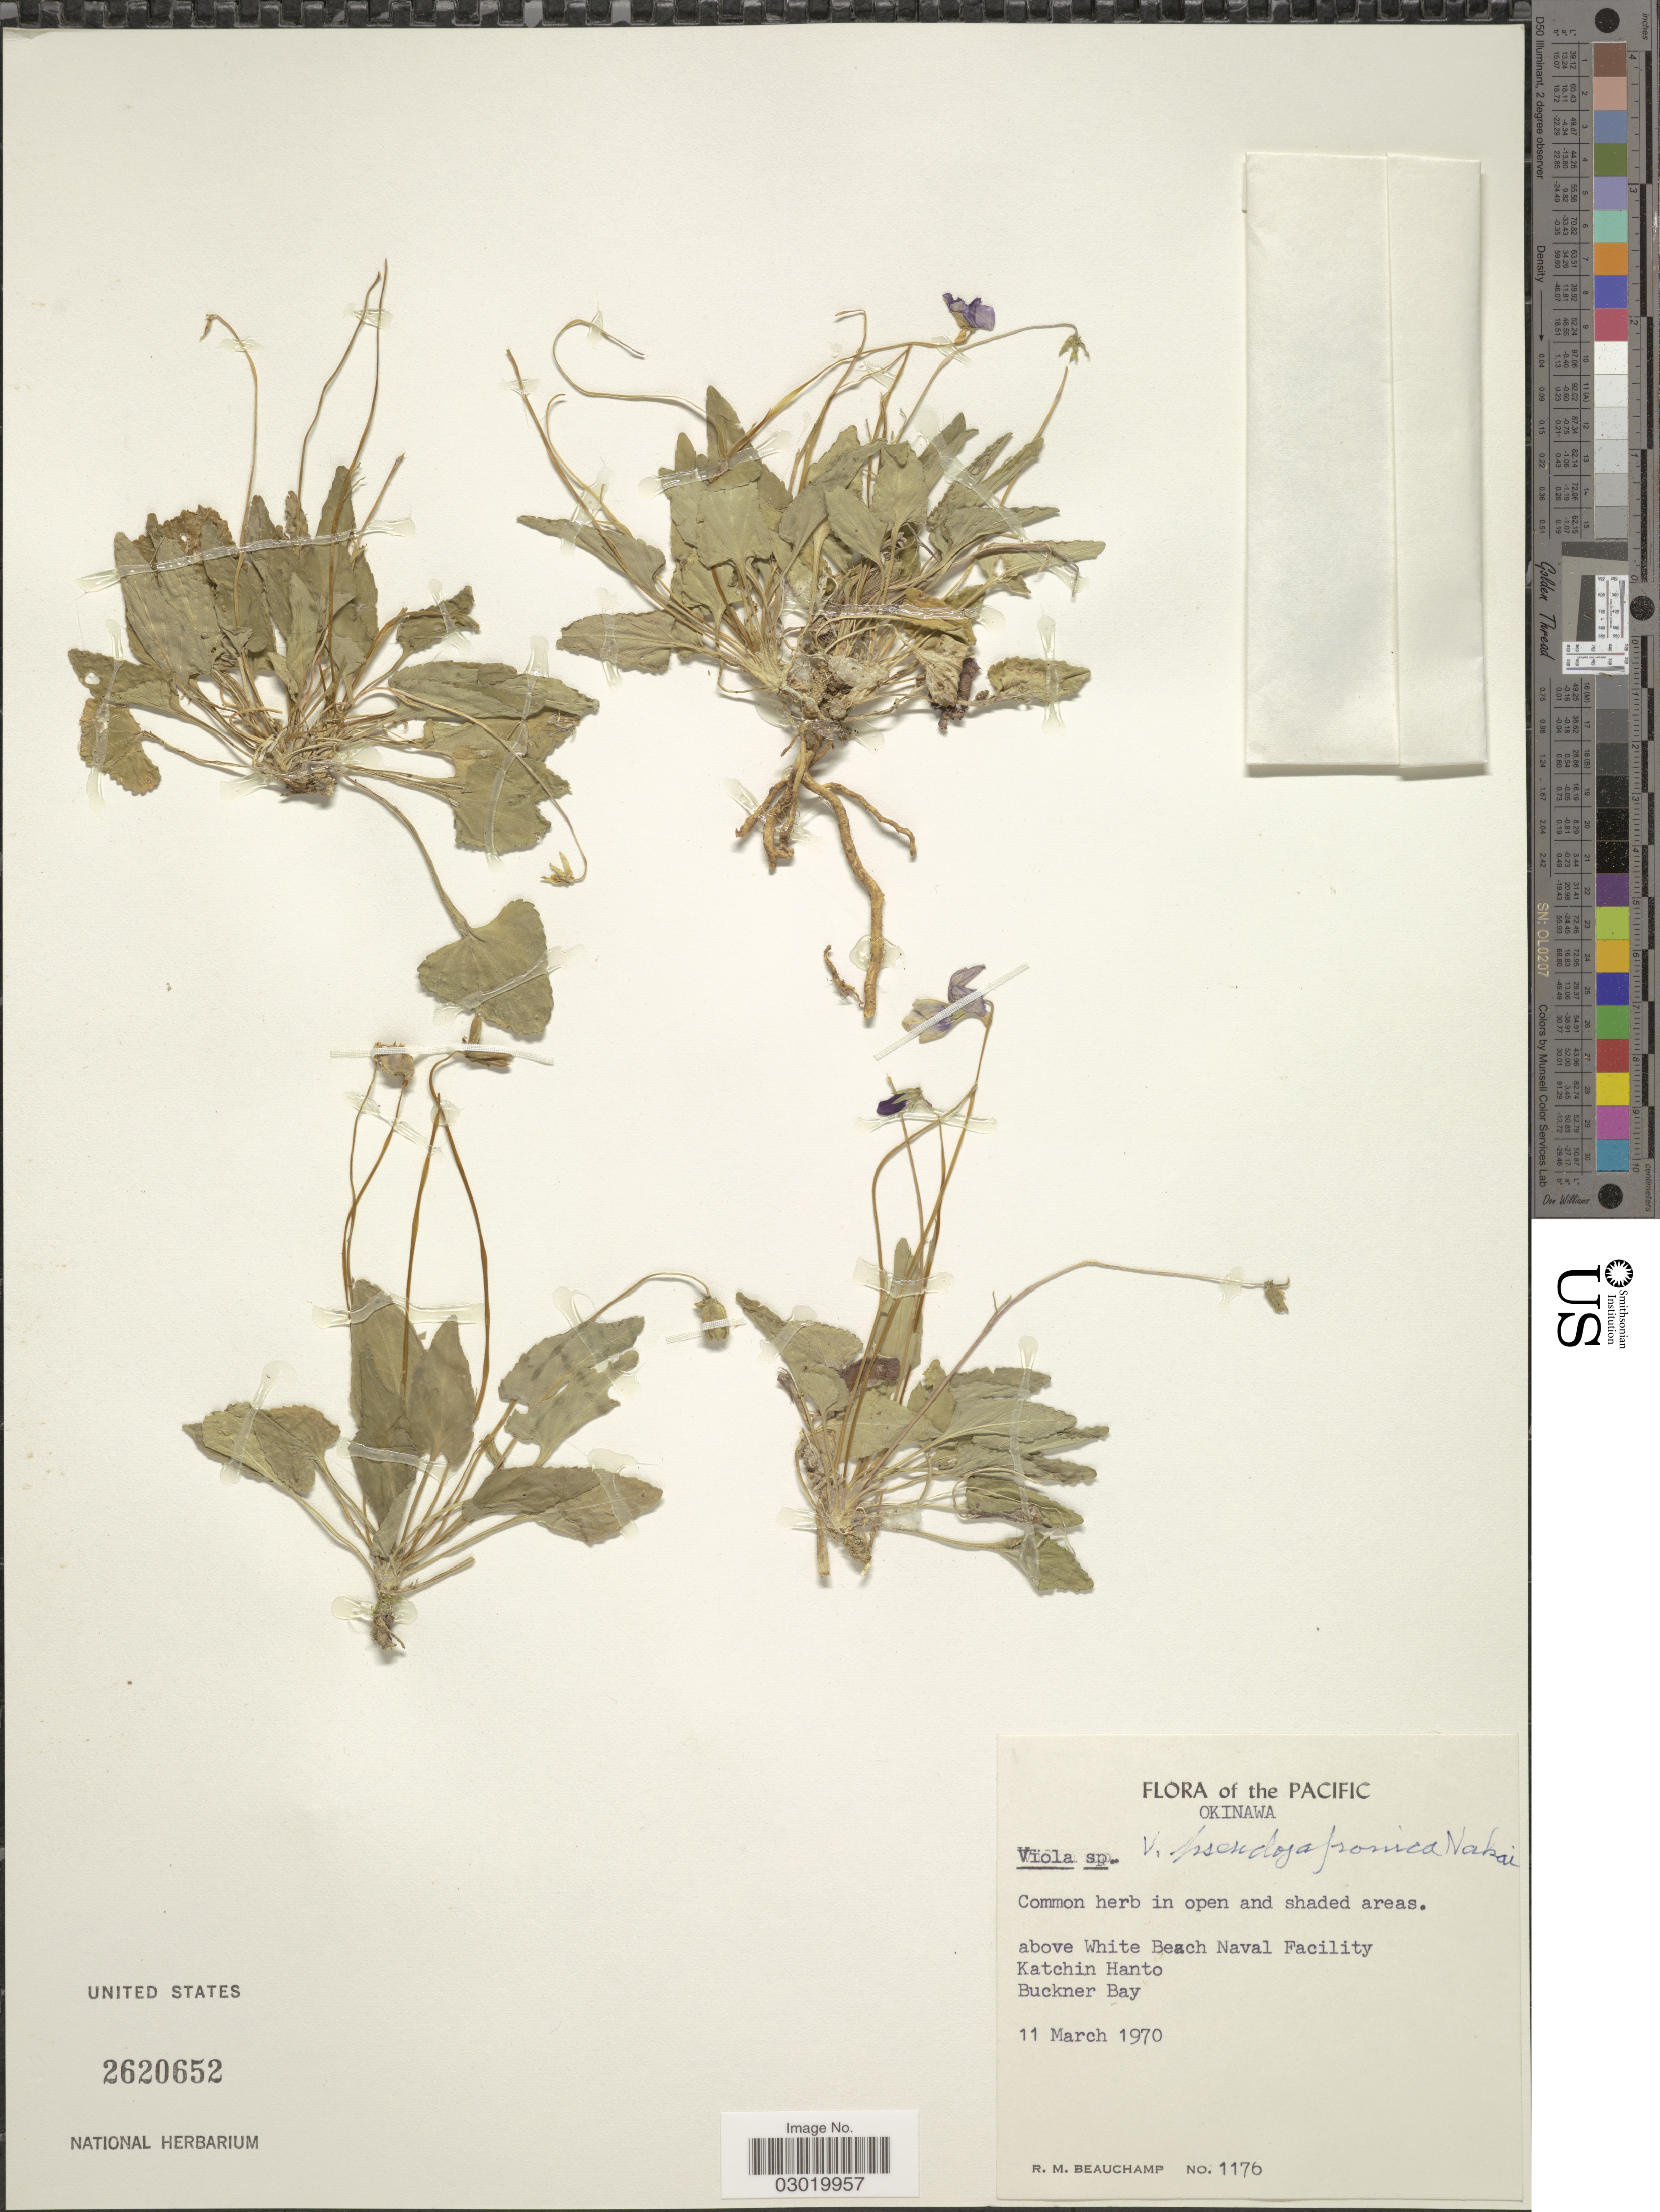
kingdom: Plantae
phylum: Tracheophyta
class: Magnoliopsida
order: Malpighiales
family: Violaceae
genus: Viola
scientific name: Viola pseudojaponica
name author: Nakai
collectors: R. Beauchamp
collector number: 1176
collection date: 1970-03-11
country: Japan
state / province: Okinawa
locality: Pacific. Okinawa. Above White Beach Naval Facility. Katchin Hanto. Buckner Bay.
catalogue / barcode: US 2620652